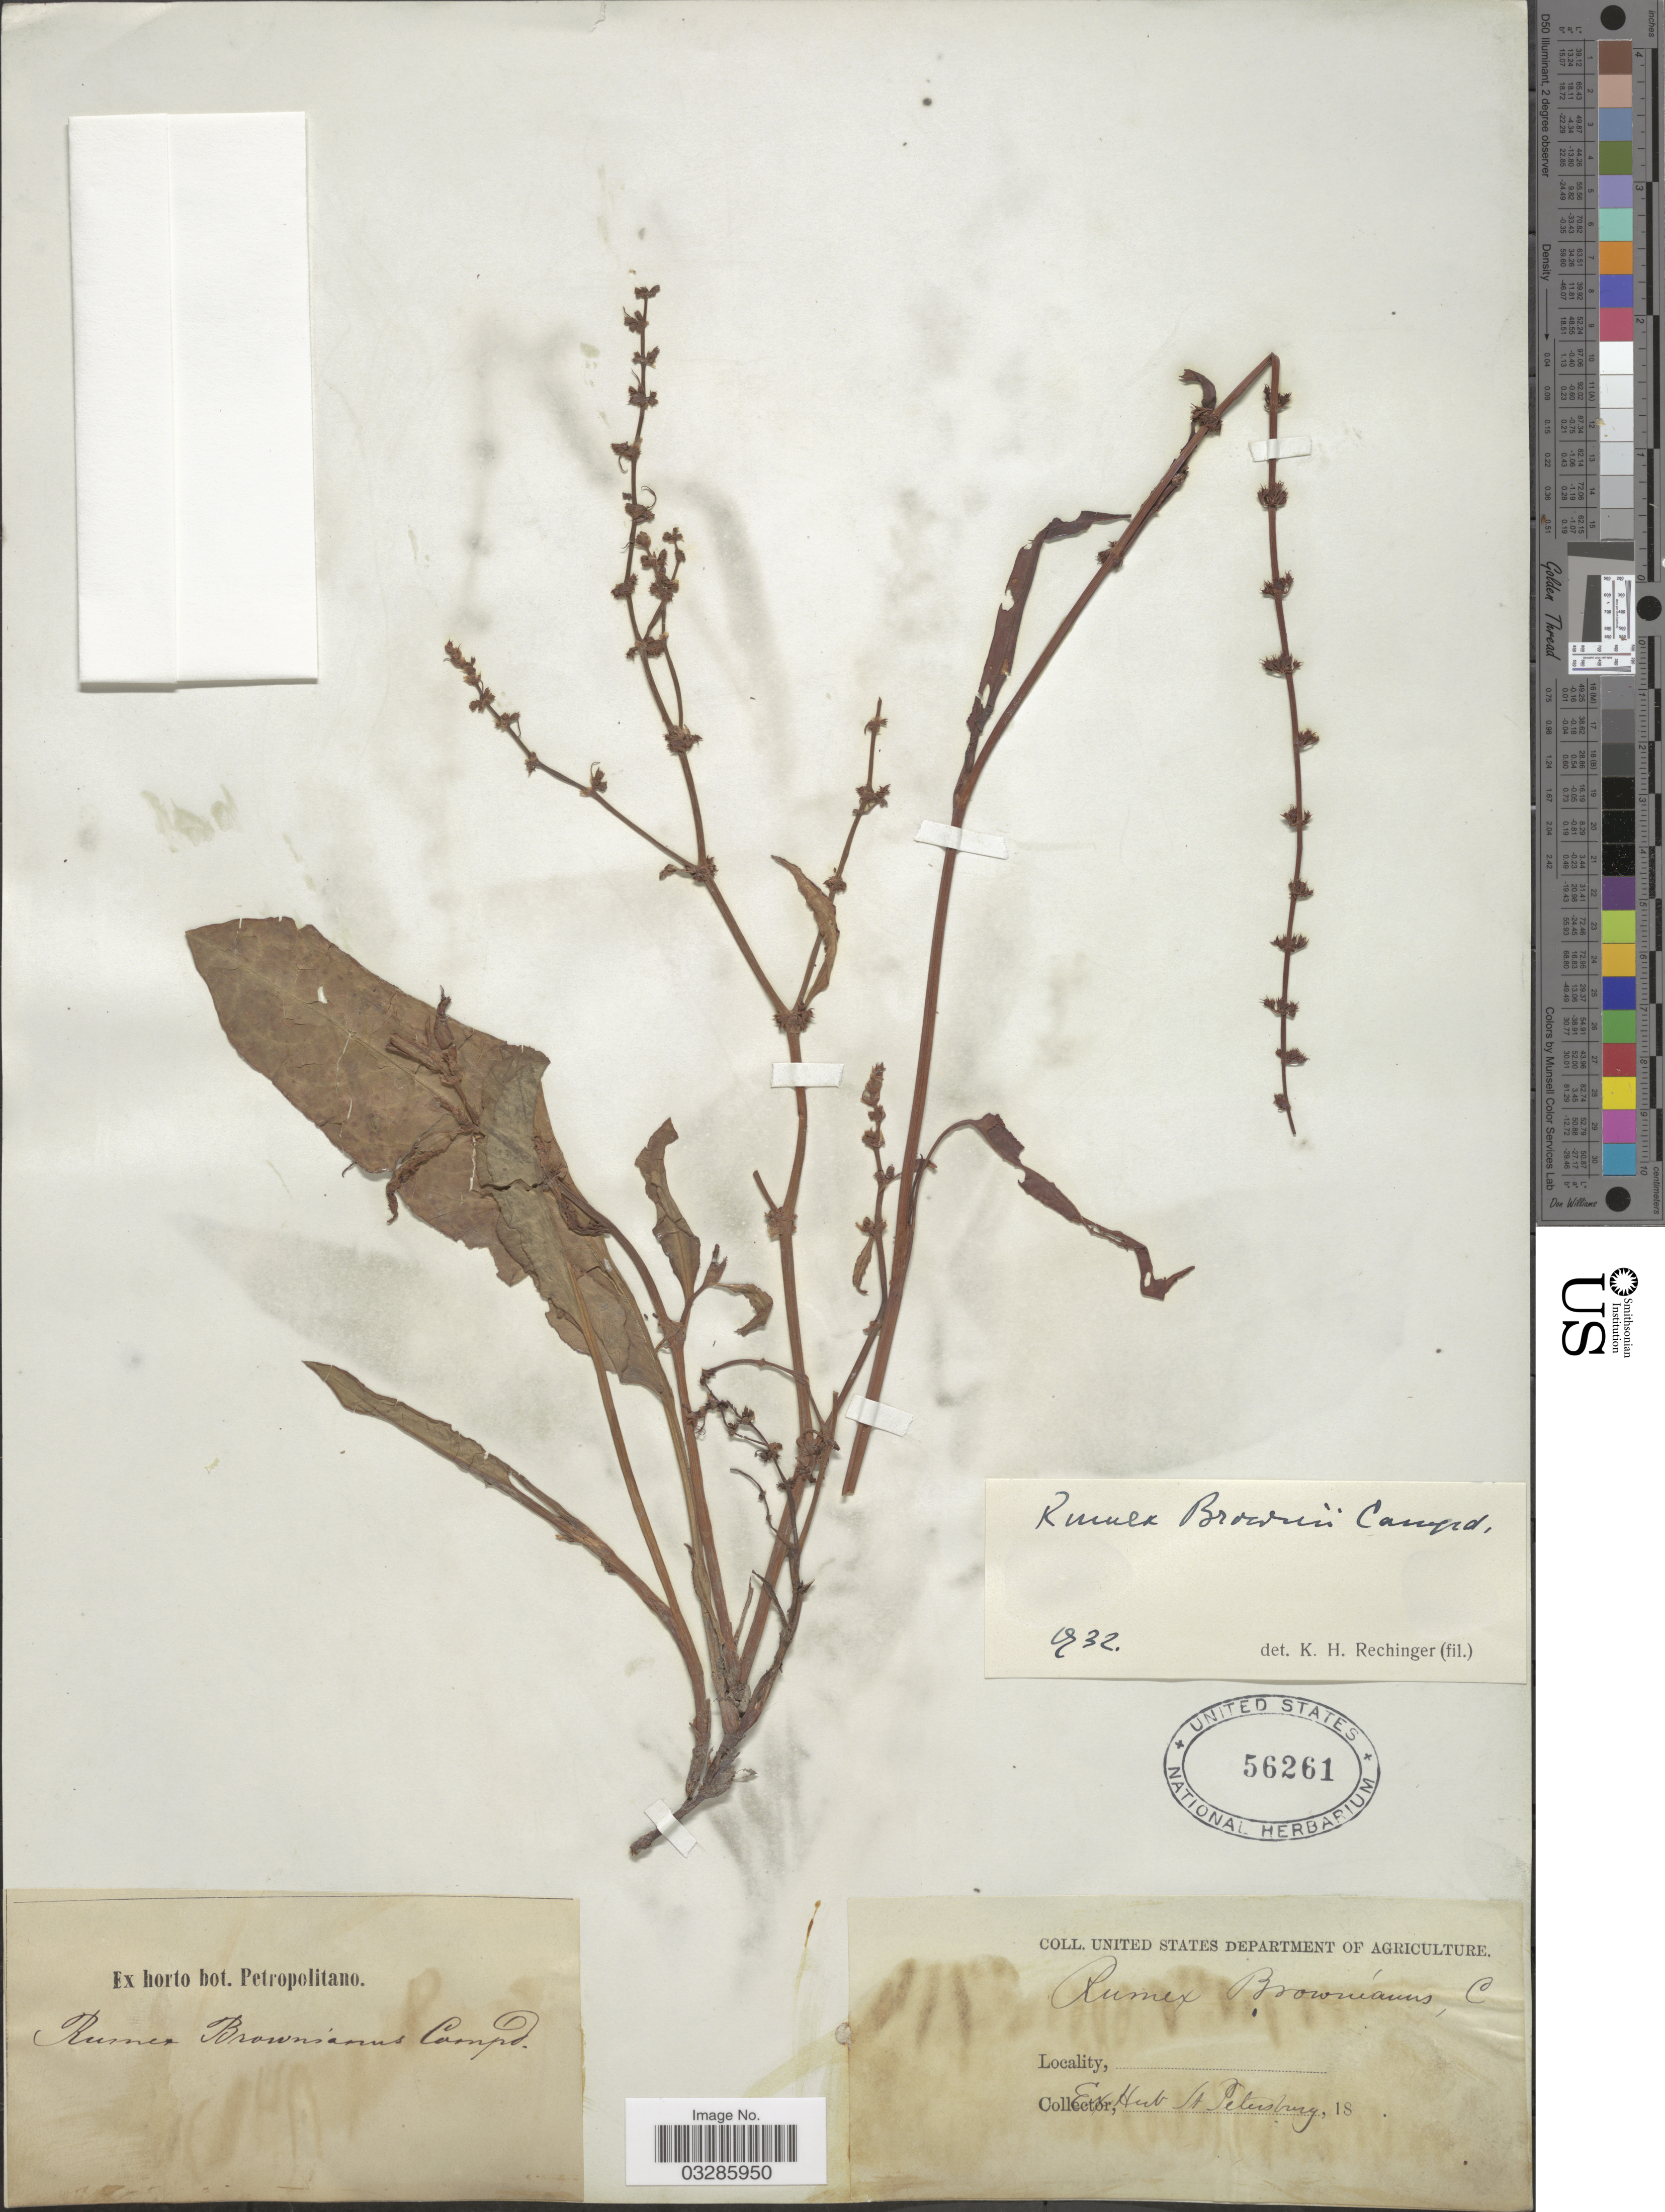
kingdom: Plantae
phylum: Tracheophyta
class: Magnoliopsida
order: Caryophyllales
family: Polygonaceae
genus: Rumex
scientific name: Rumex brownii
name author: Campd.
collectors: Ex herb. St. Petersburg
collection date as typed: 18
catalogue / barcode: US 56261